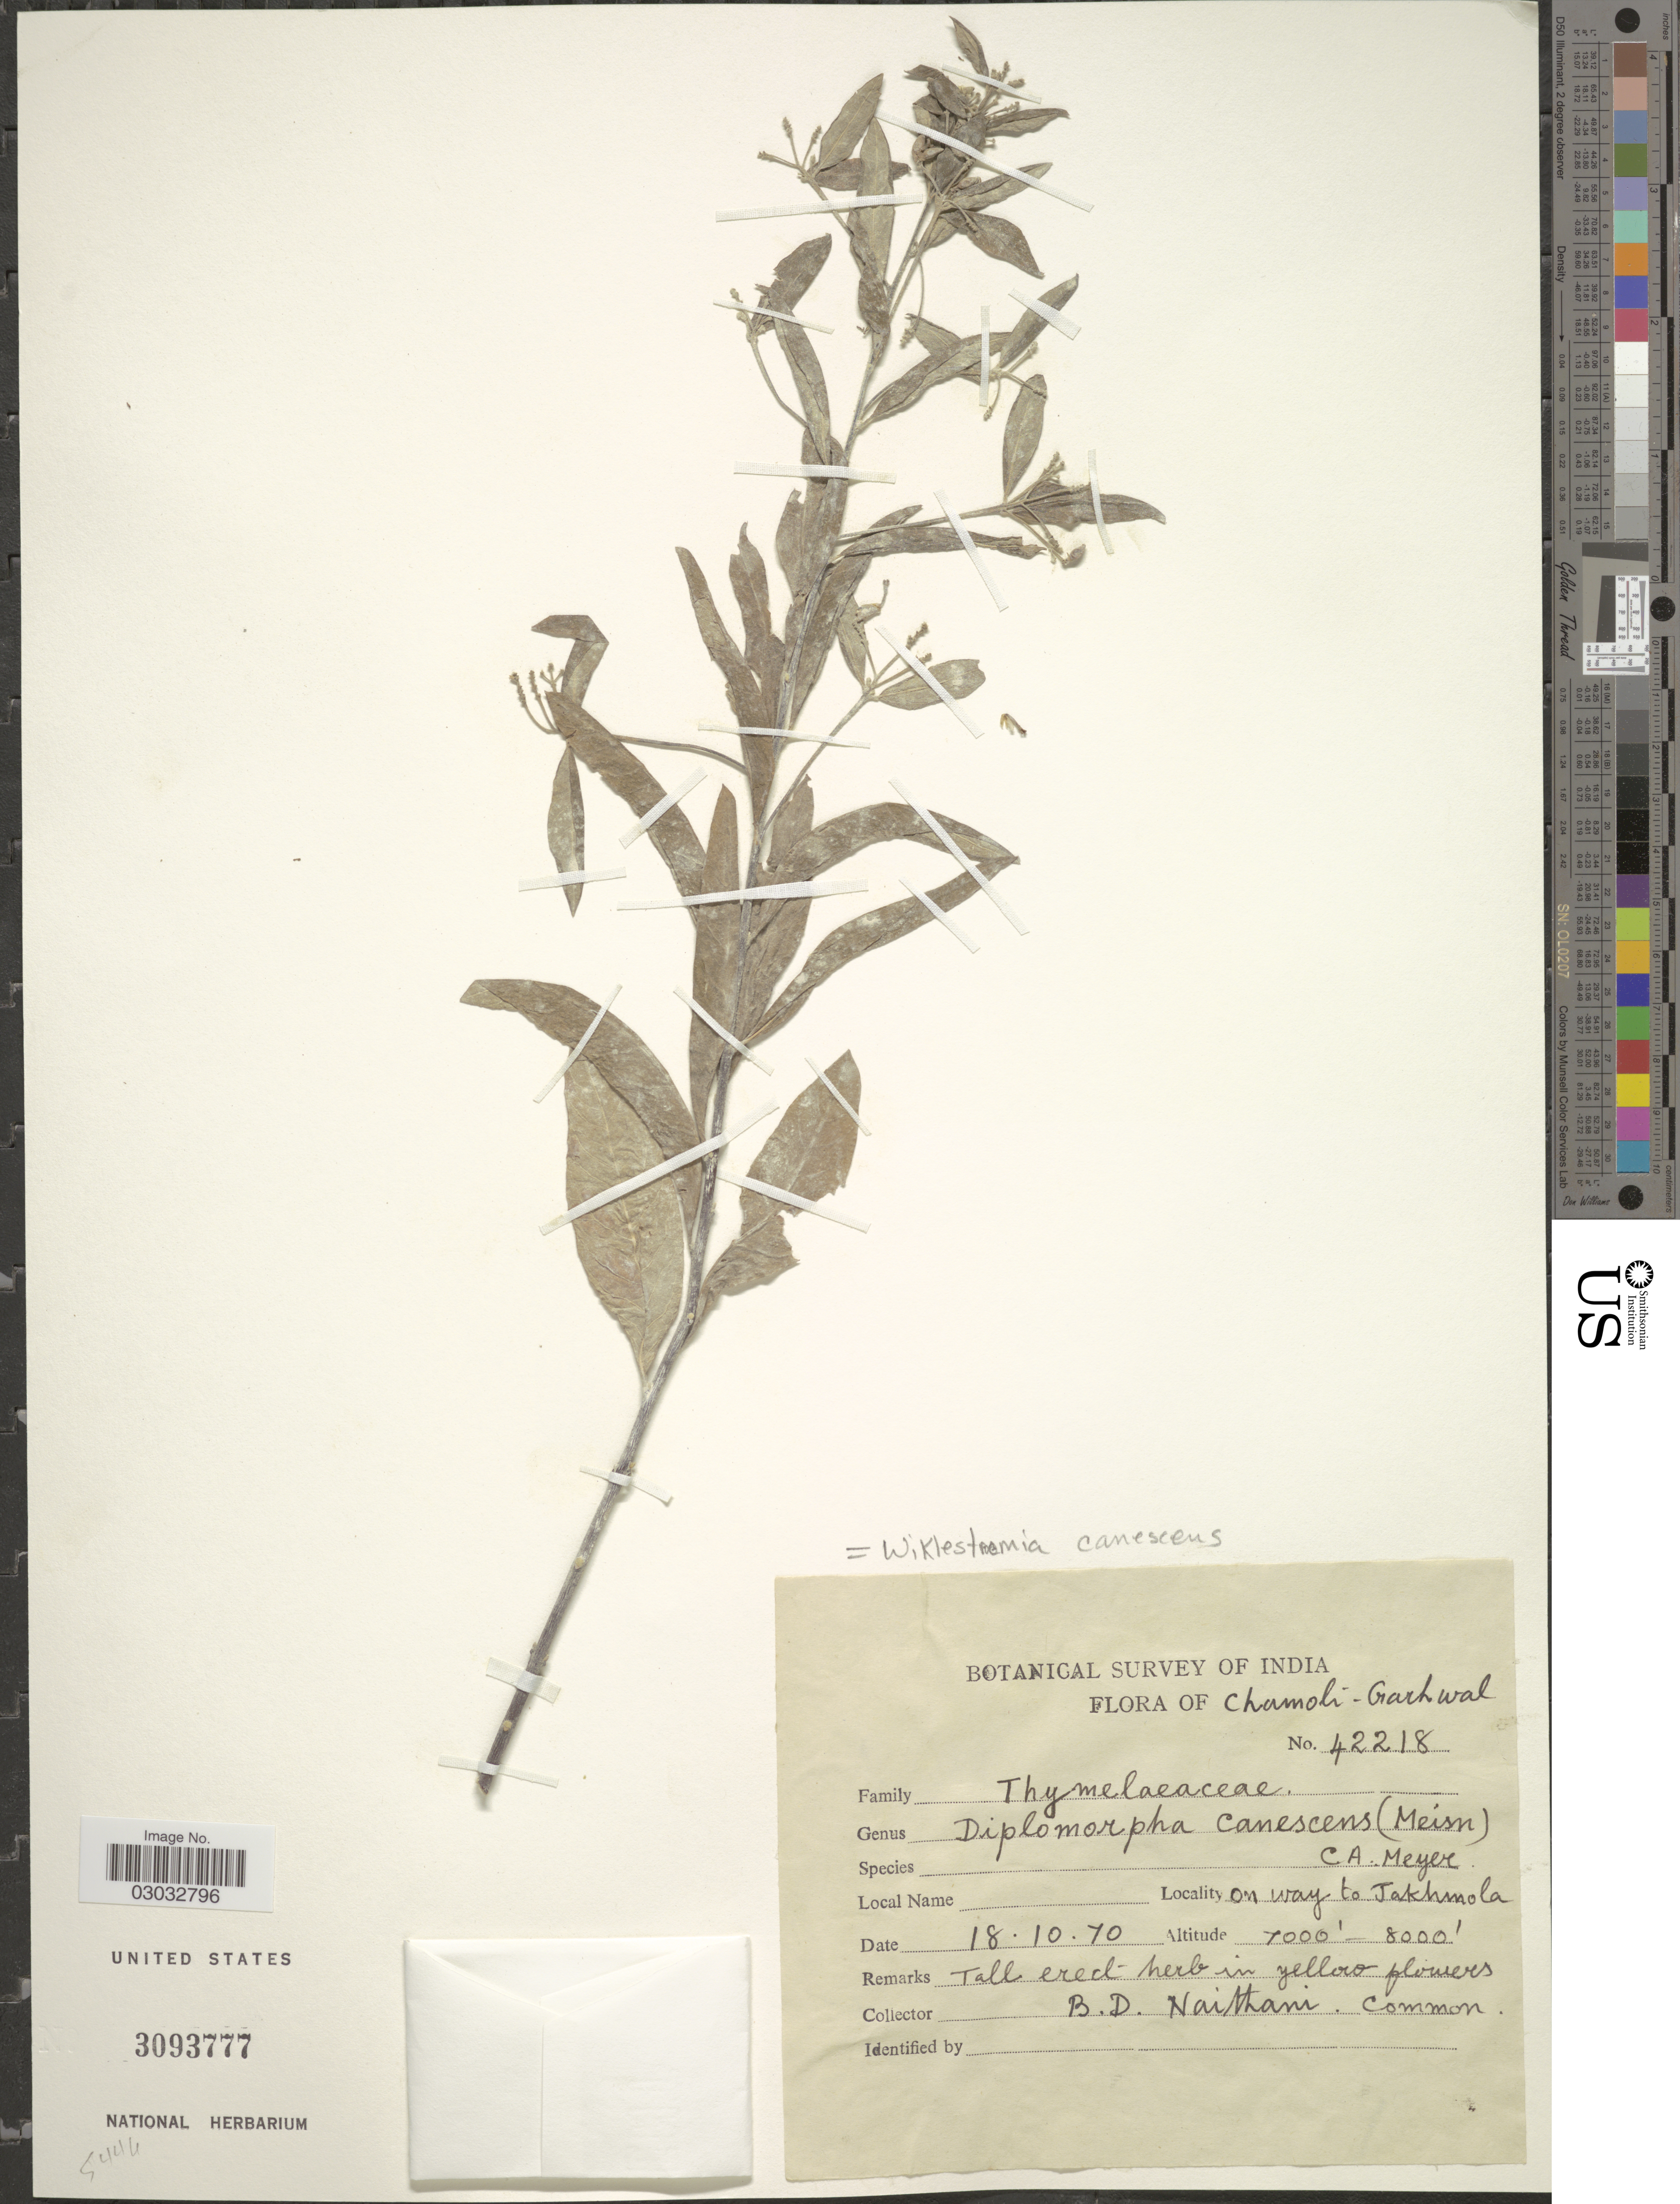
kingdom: Plantae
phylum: Tracheophyta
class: Magnoliopsida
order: Malvales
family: Thymelaeaceae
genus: Wikstroemia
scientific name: Wikstroemia canescens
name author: Meisn.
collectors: B. Naithani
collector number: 42218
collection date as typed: Transcribed d/m/y: 18/10/70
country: India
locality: Chamoli - Garhwal, on way to Jakhmola.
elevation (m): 2134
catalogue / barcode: US 3093777